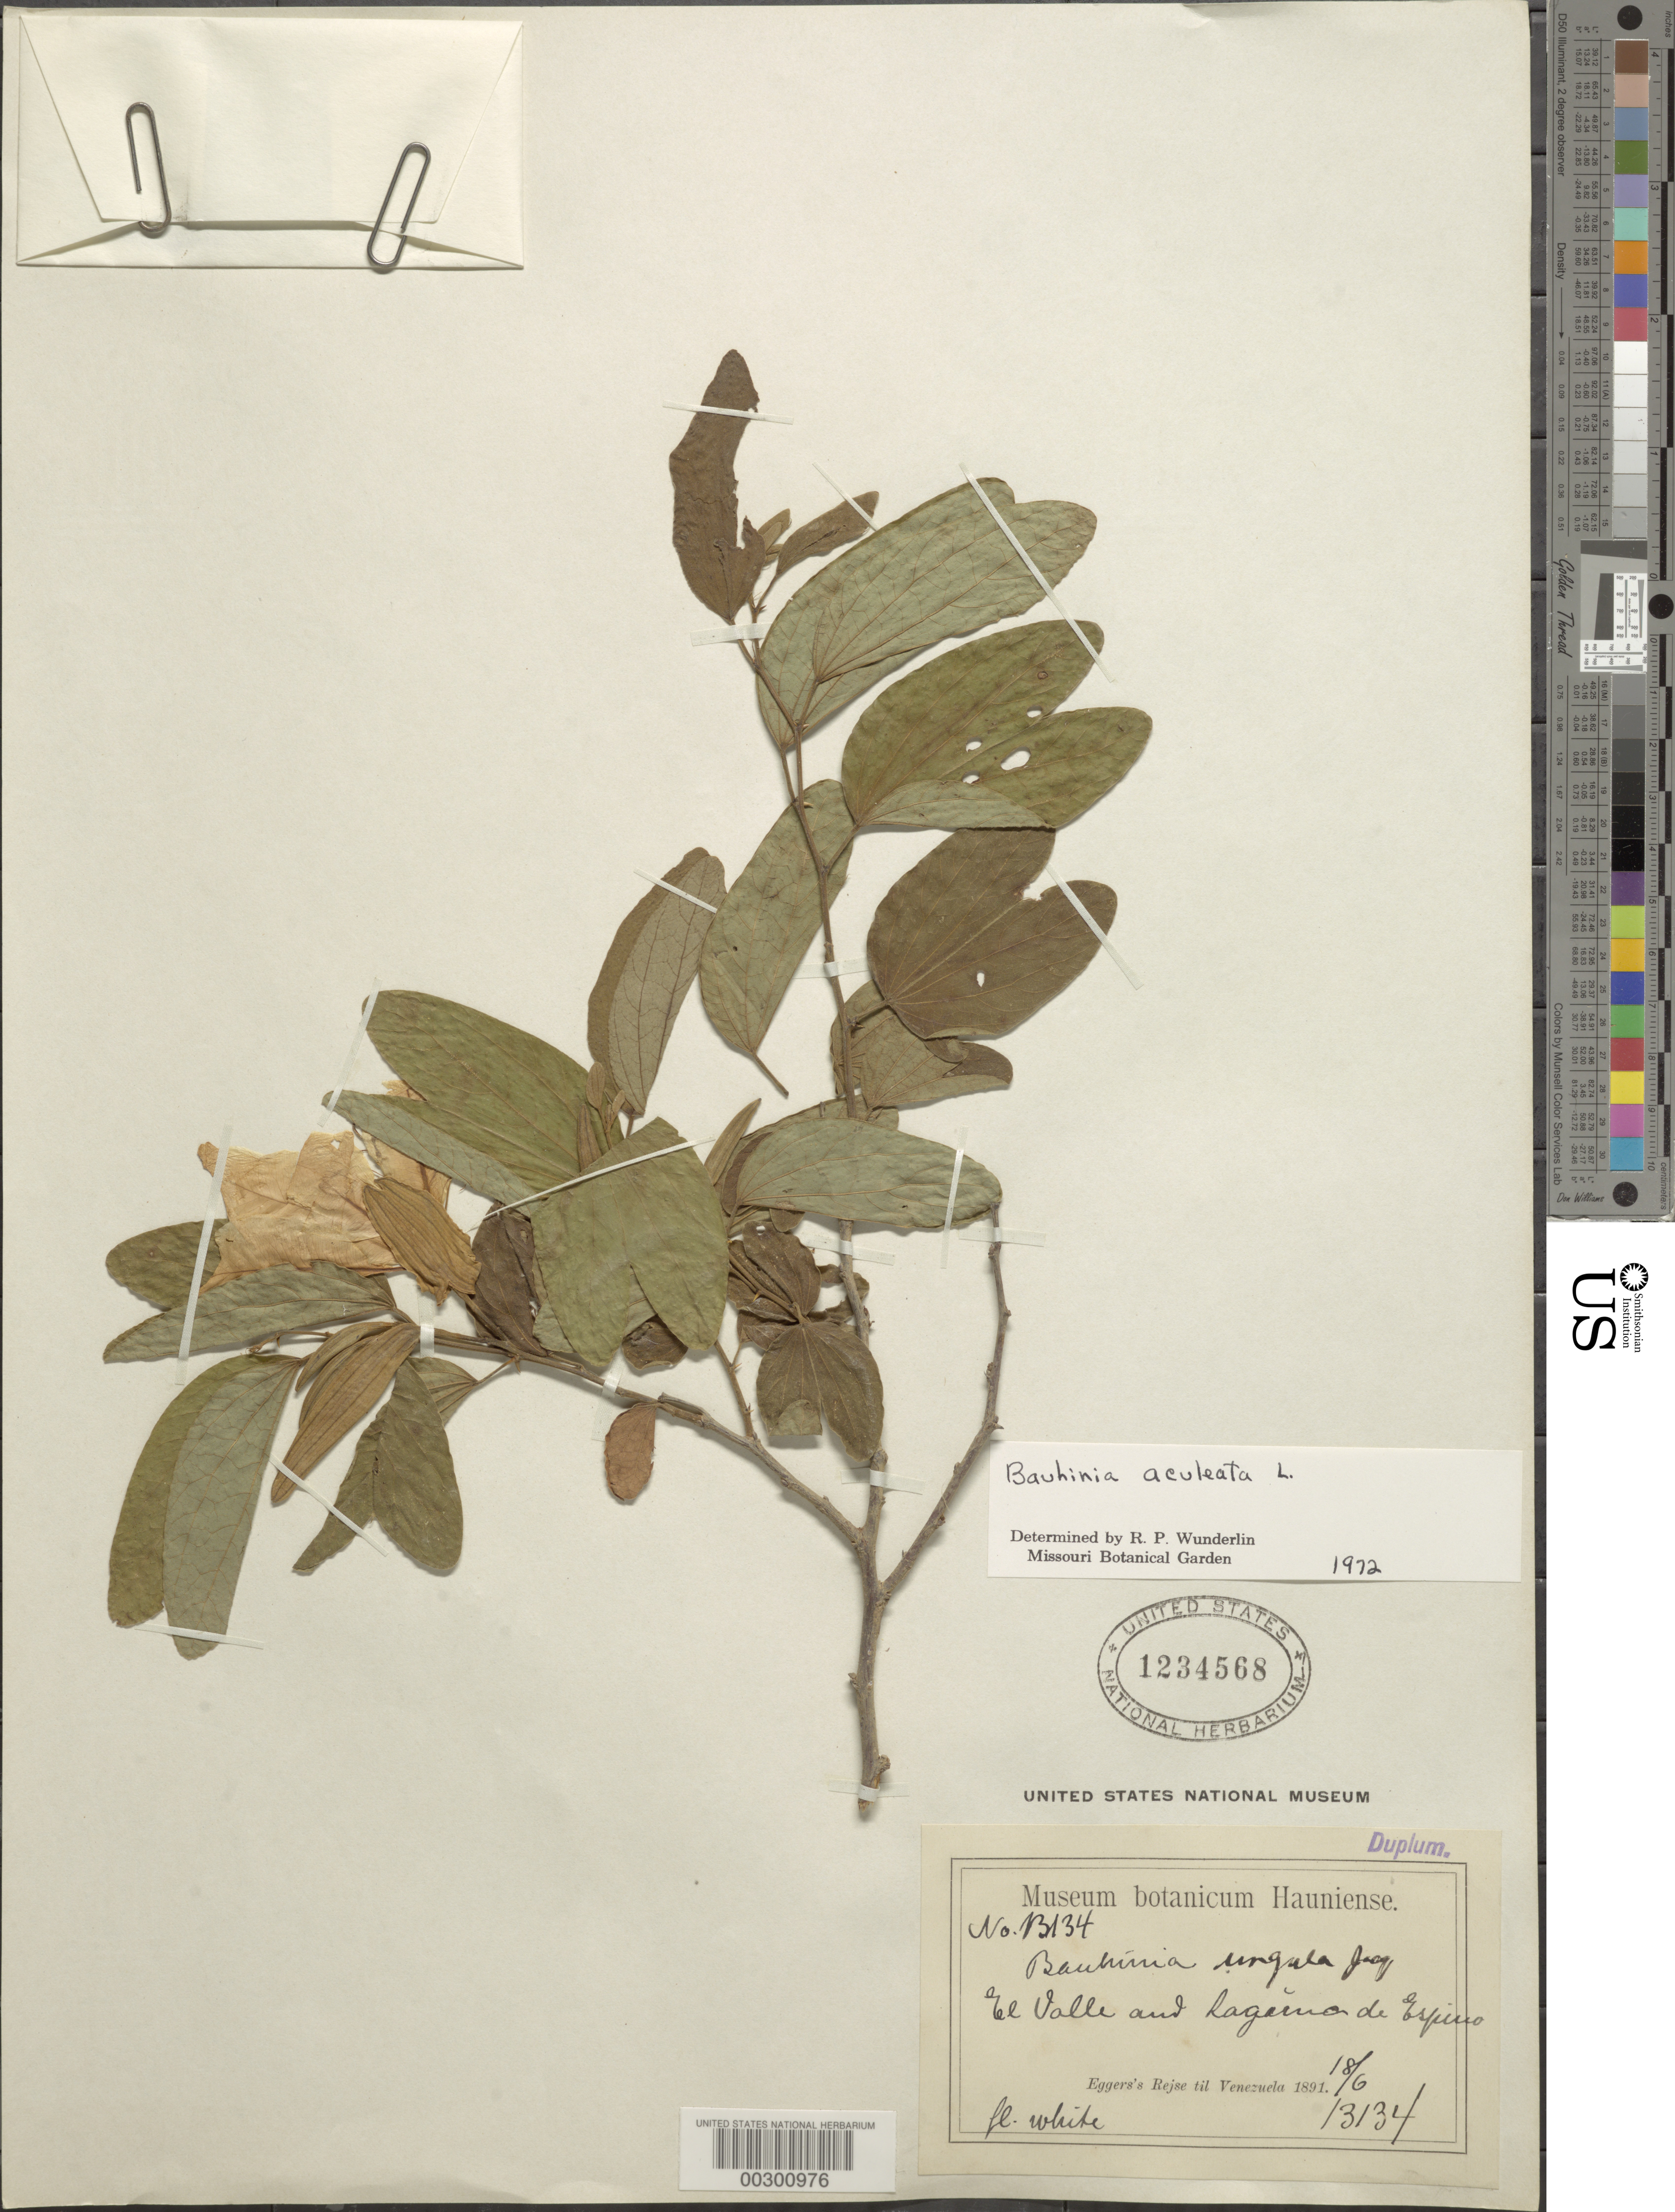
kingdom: Plantae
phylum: Tracheophyta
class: Magnoliopsida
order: Fabales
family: Fabaceae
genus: Bauhinia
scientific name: Bauhinia aculeata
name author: L.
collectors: H. F. A. von Eggers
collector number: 13134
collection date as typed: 18 Jun 1891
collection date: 1891-06-18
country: Venezuela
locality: El valle and laguna de espisso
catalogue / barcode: US 1234568